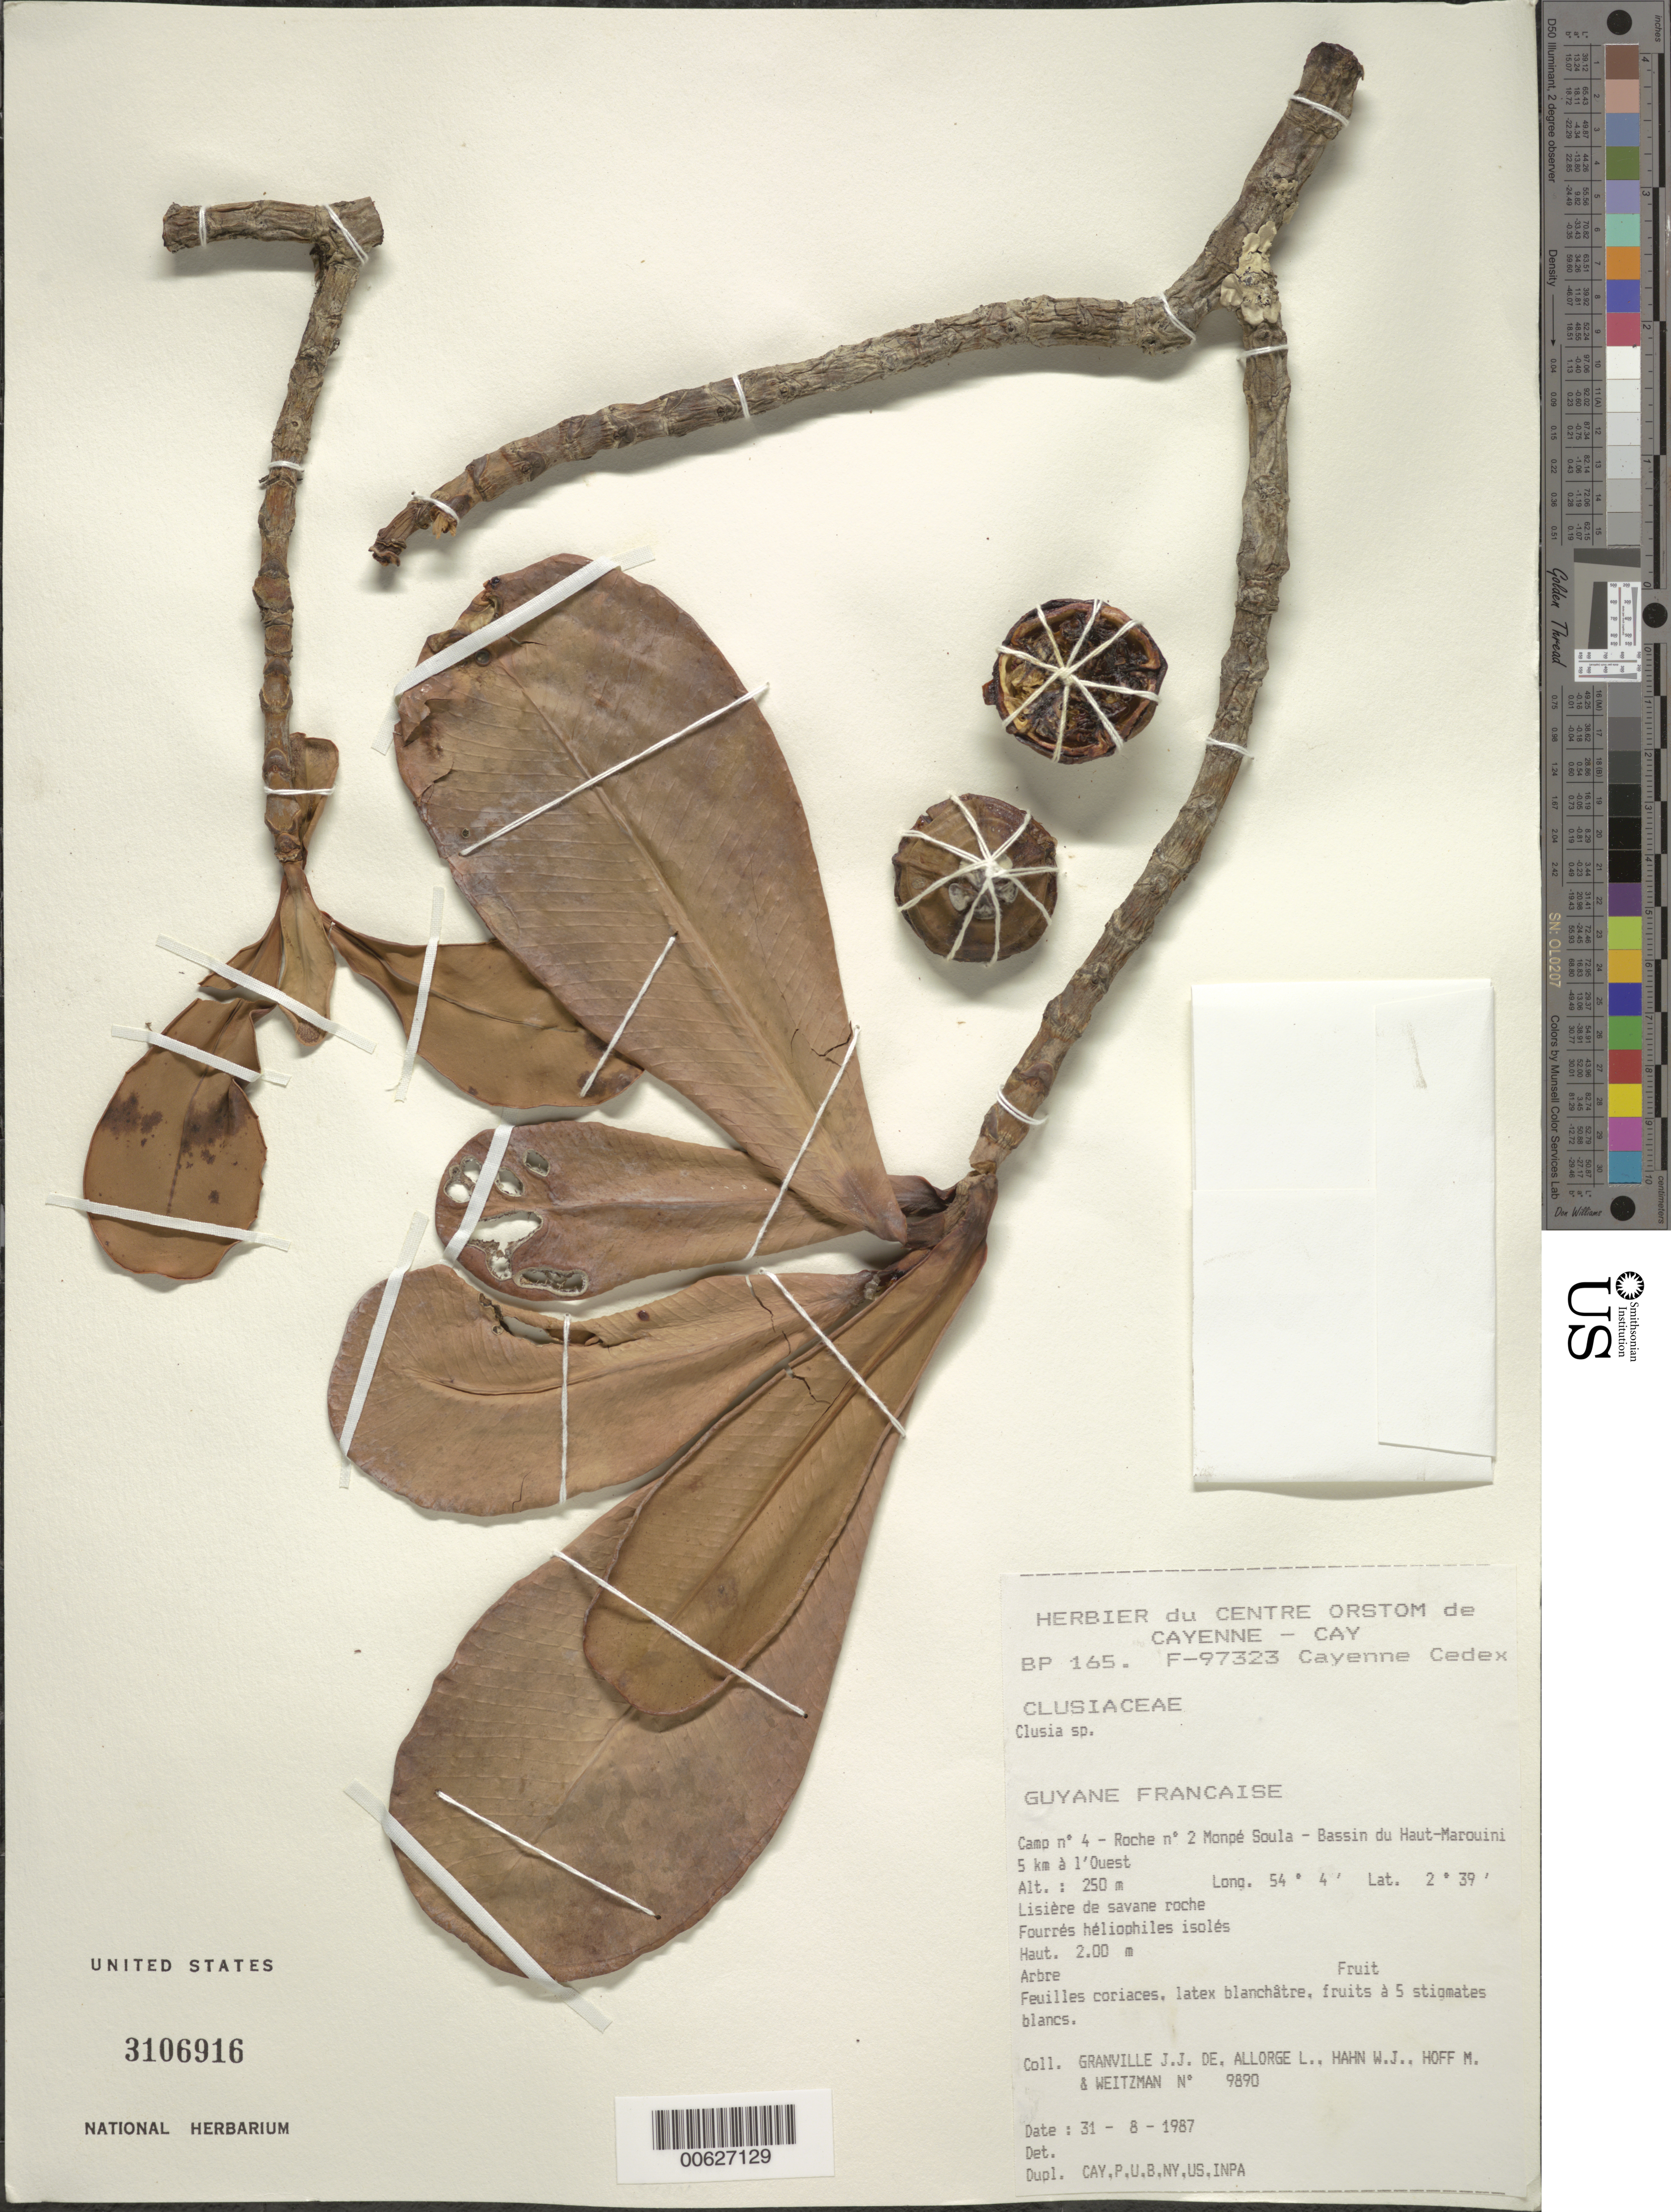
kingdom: Plantae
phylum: Tracheophyta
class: Magnoliopsida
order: Malpighiales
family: Clusiaceae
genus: Clusia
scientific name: Clusia sp.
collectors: J.-J. de Granville, L. Allorge, W. J. Hahn, M. Hoff & Weitzman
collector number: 9890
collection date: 1987-08-31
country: French Guiana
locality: Camp n° 4 - Roche n° 2 Monpé Soula - Basin du Haut-Marouini 5 km à l'Ouest.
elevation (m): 250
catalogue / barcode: US 3106916